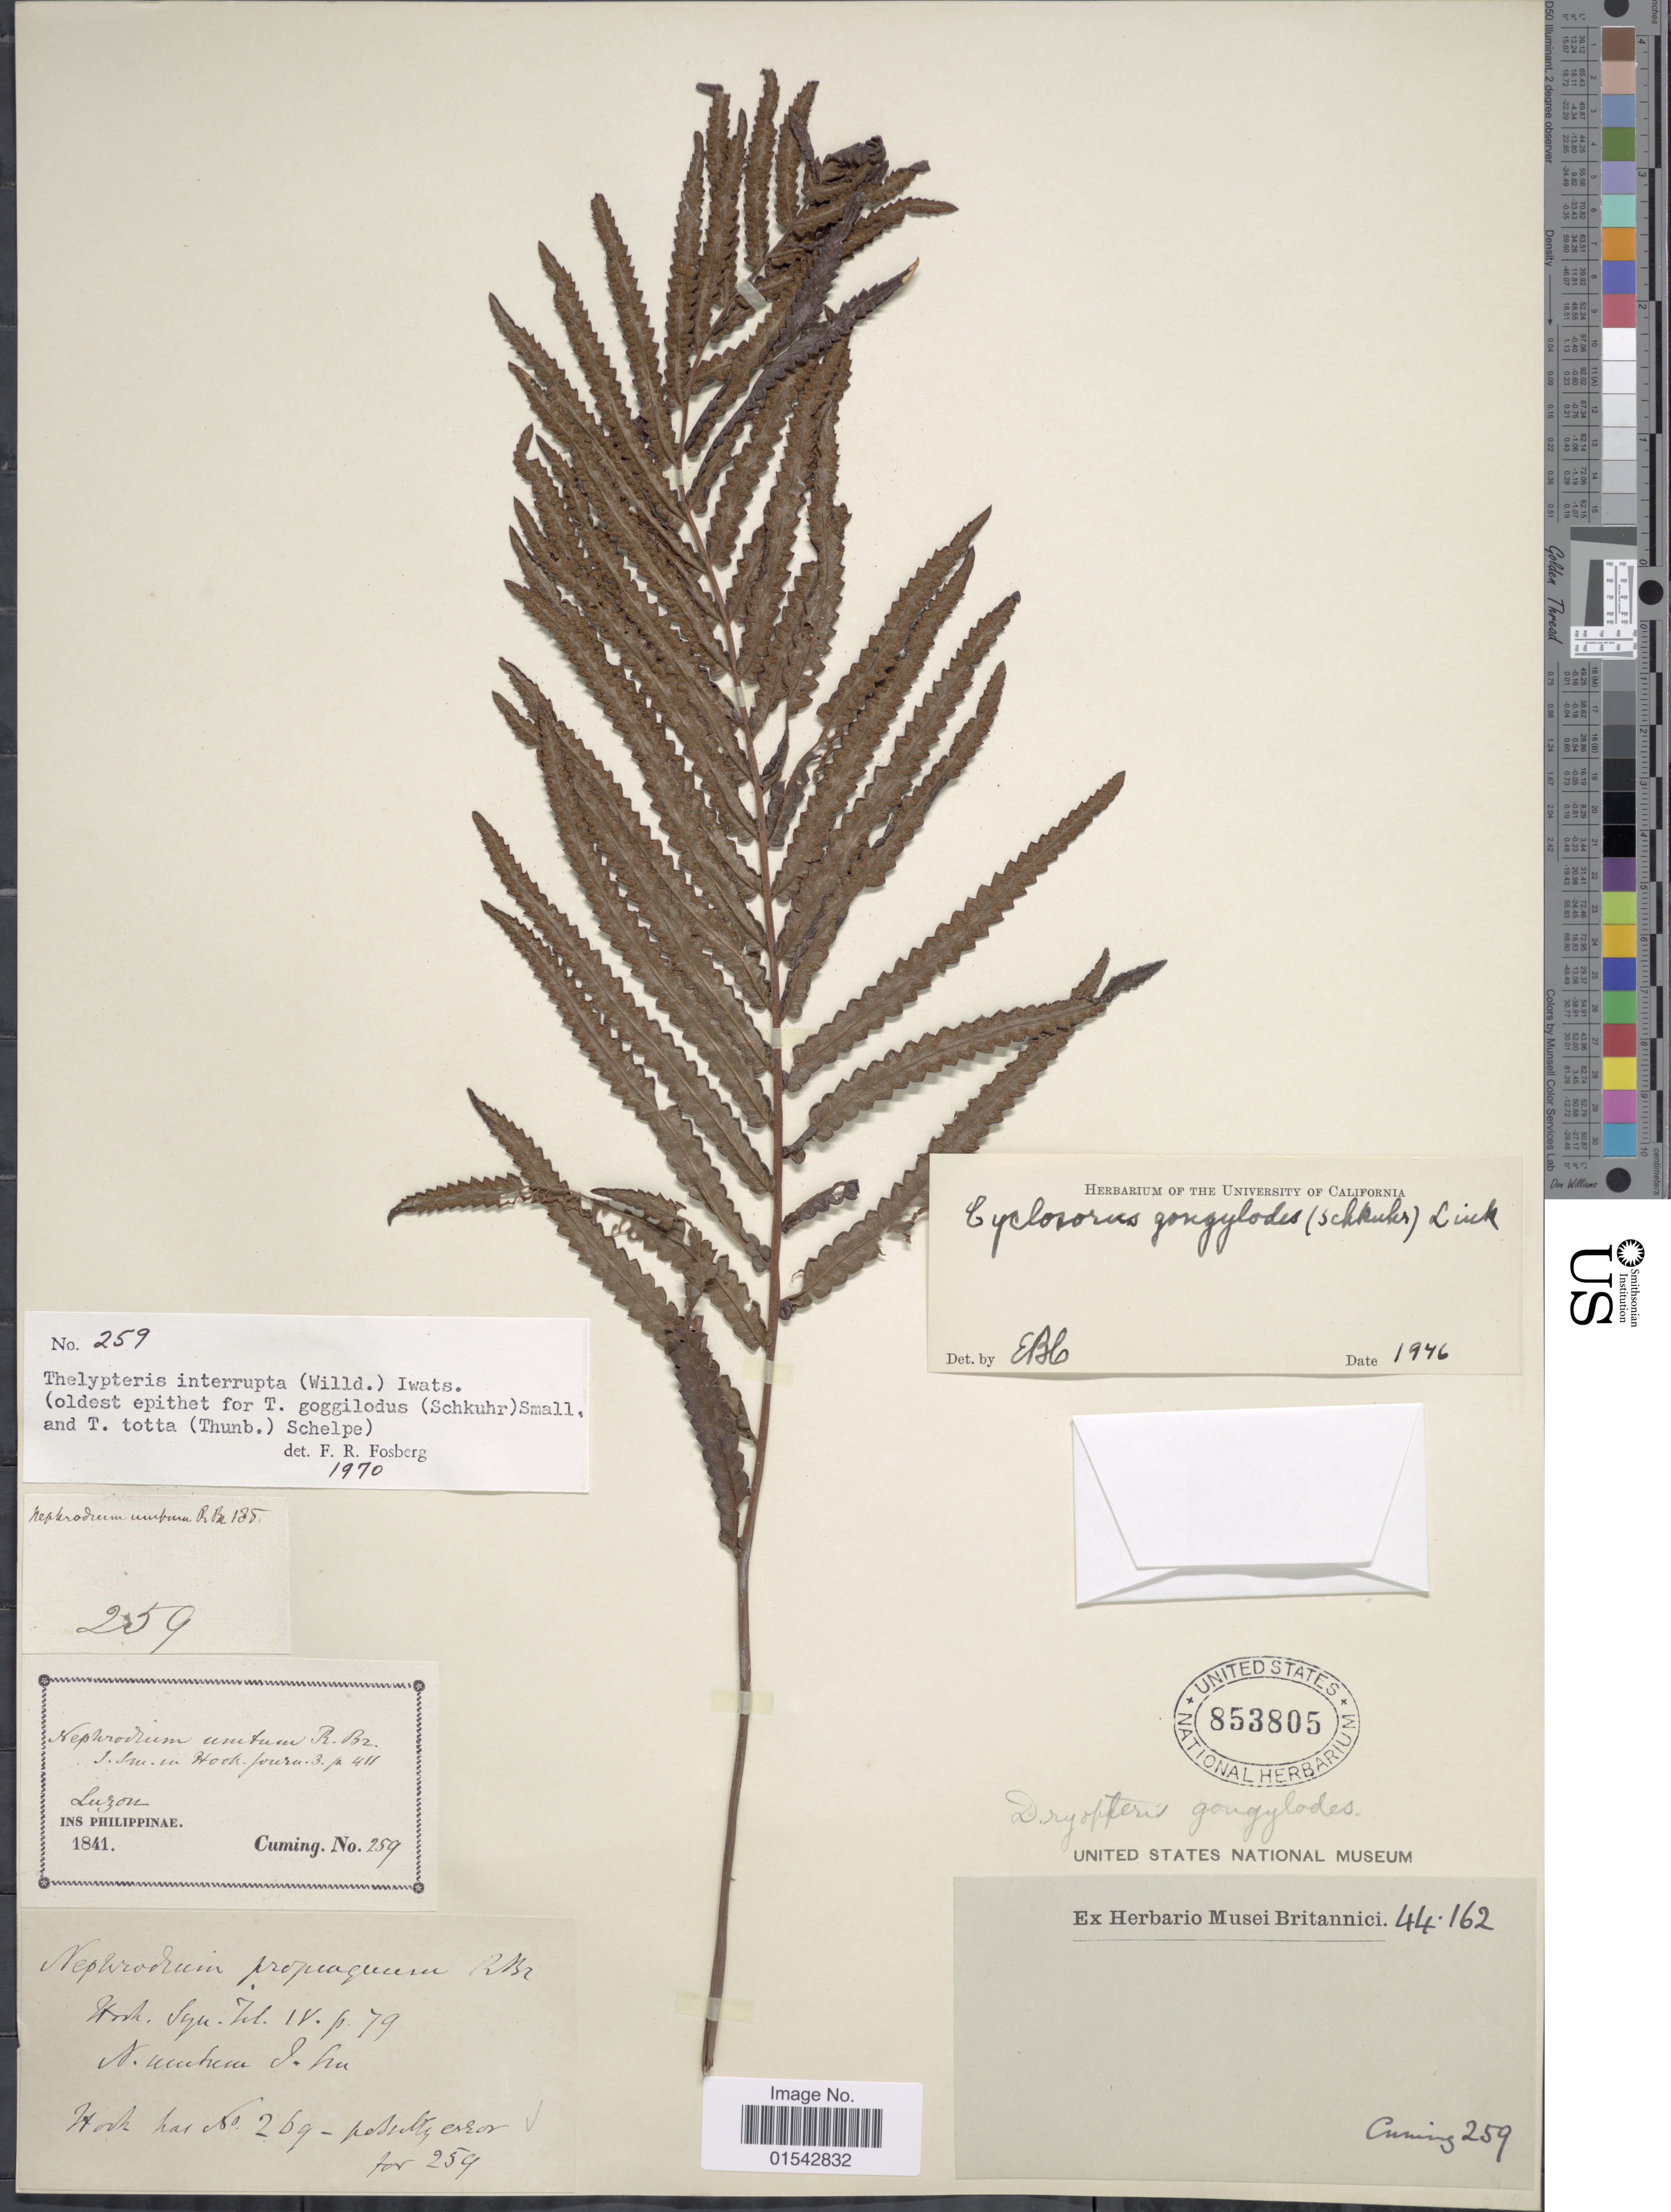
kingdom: Plantae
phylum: Tracheophyta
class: Polypodiopsida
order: Polypodiales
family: Thelypteridaceae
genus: Cyclosorus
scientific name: Cyclosorus interruptus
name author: (Willd.) H. Itô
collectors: -. Cuming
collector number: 259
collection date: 1841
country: Philippines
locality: Ins Philippinae, Luzon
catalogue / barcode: US 853805